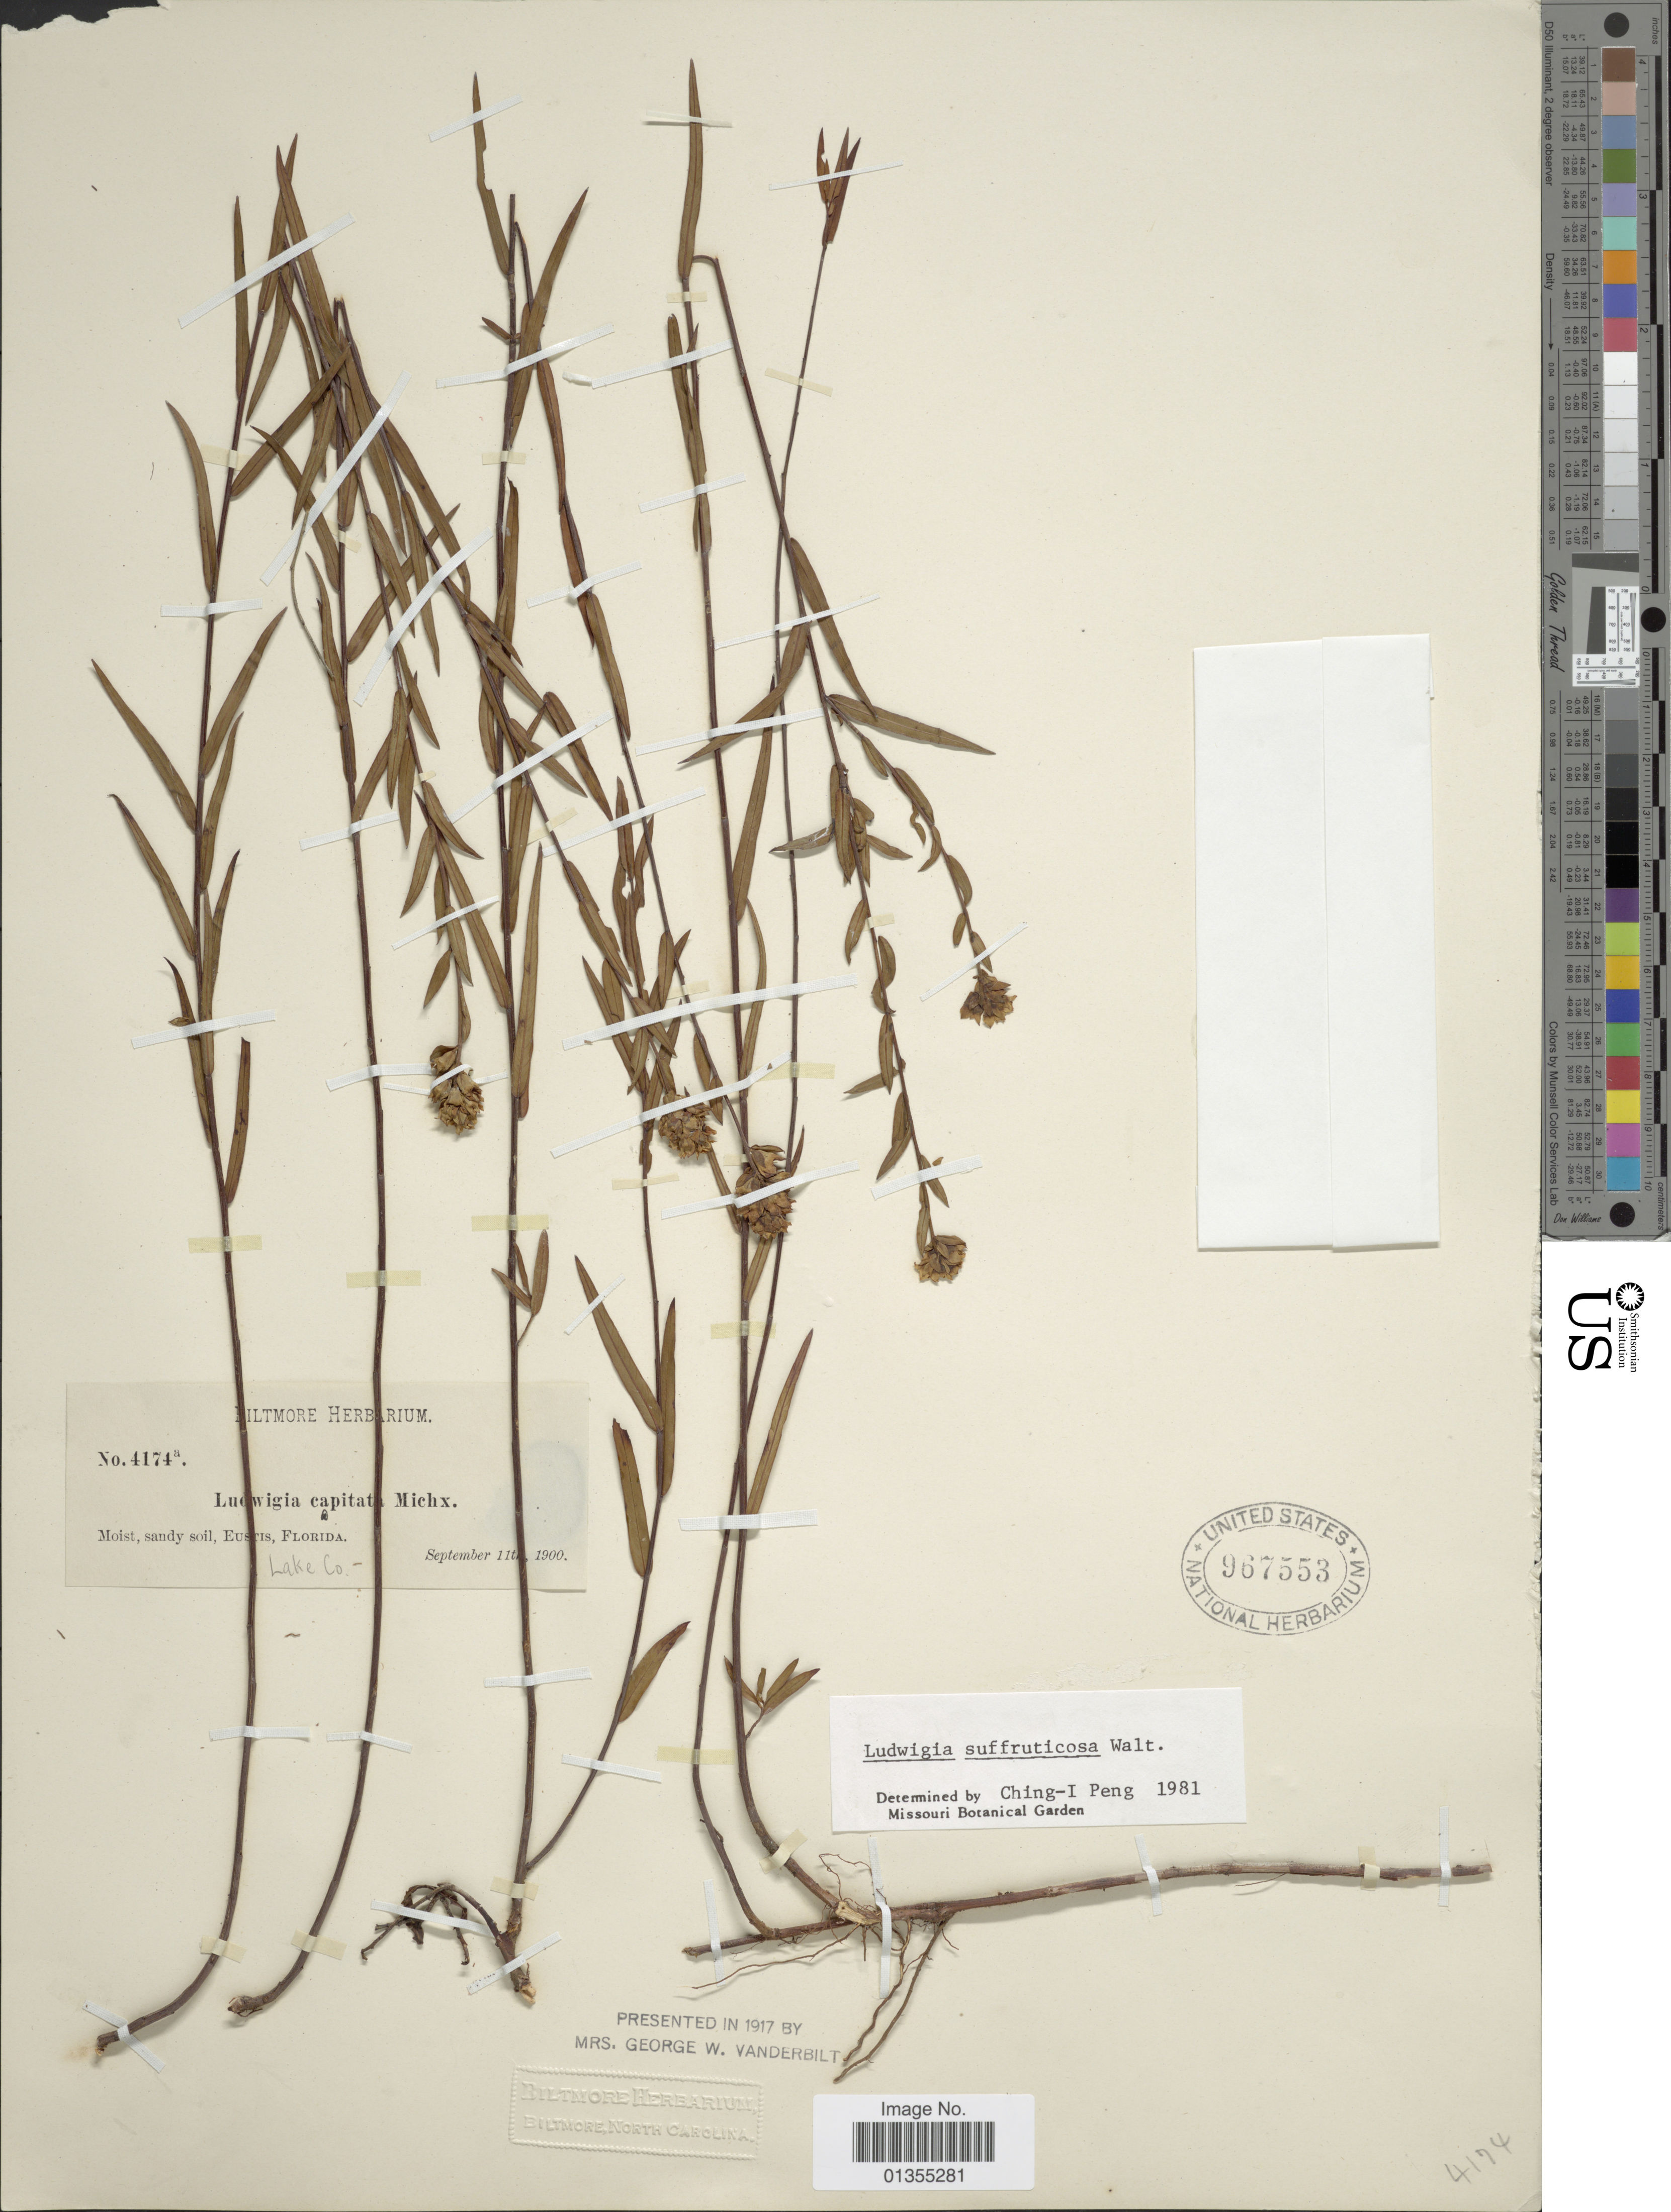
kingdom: Plantae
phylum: Tracheophyta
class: Magnoliopsida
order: Myrtales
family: Onagraceae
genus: Ludwigia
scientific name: Ludwigia suffruticosa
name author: Walter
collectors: ex herb. Biltmore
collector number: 4174a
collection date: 1900-09-11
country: United States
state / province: Florida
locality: Moist, sandy soil, Eustis, Lake Co.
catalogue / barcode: US 967553